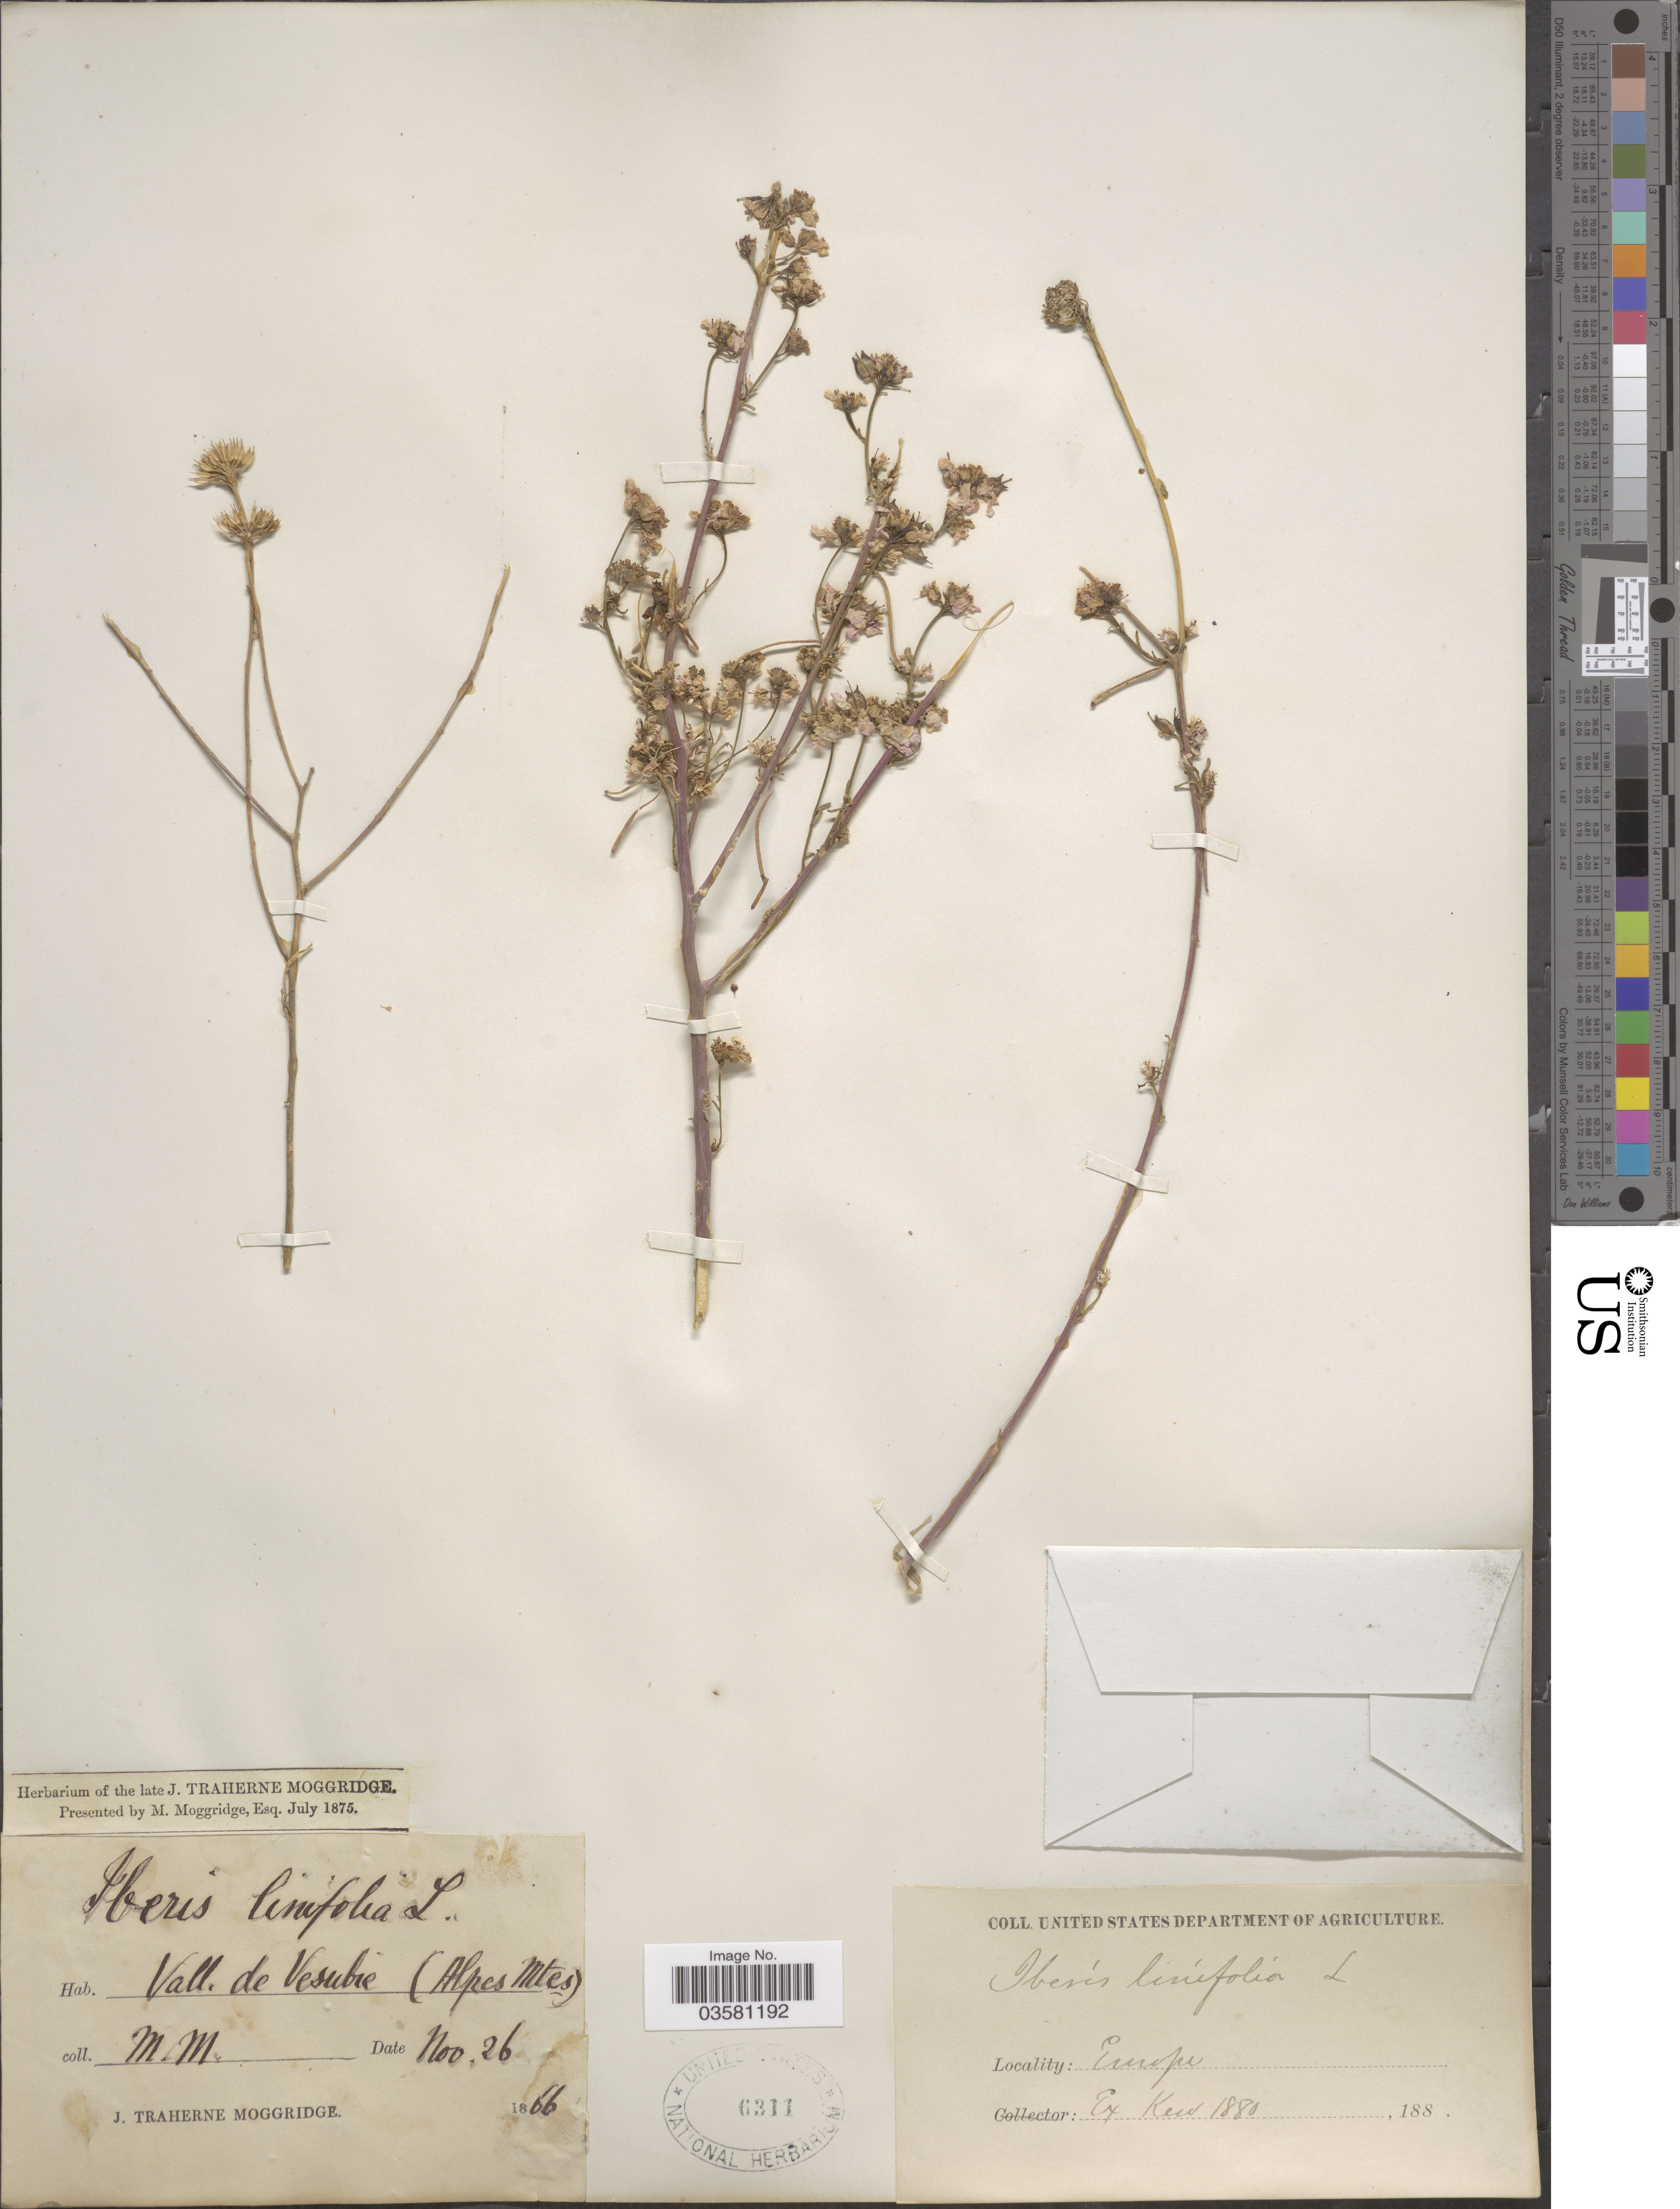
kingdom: Plantae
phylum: Tracheophyta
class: Magnoliopsida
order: Brassicales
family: Brassicaceae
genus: Iberis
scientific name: Iberis linifolia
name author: Steud.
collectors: M. Moggridge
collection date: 1866-11-26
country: France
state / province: Provence-Alpes-Côte d'Azur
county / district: Alpes-Maritimes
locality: Vall. de Vesubie (Alpes Mtes). Europe.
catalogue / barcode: US 6311